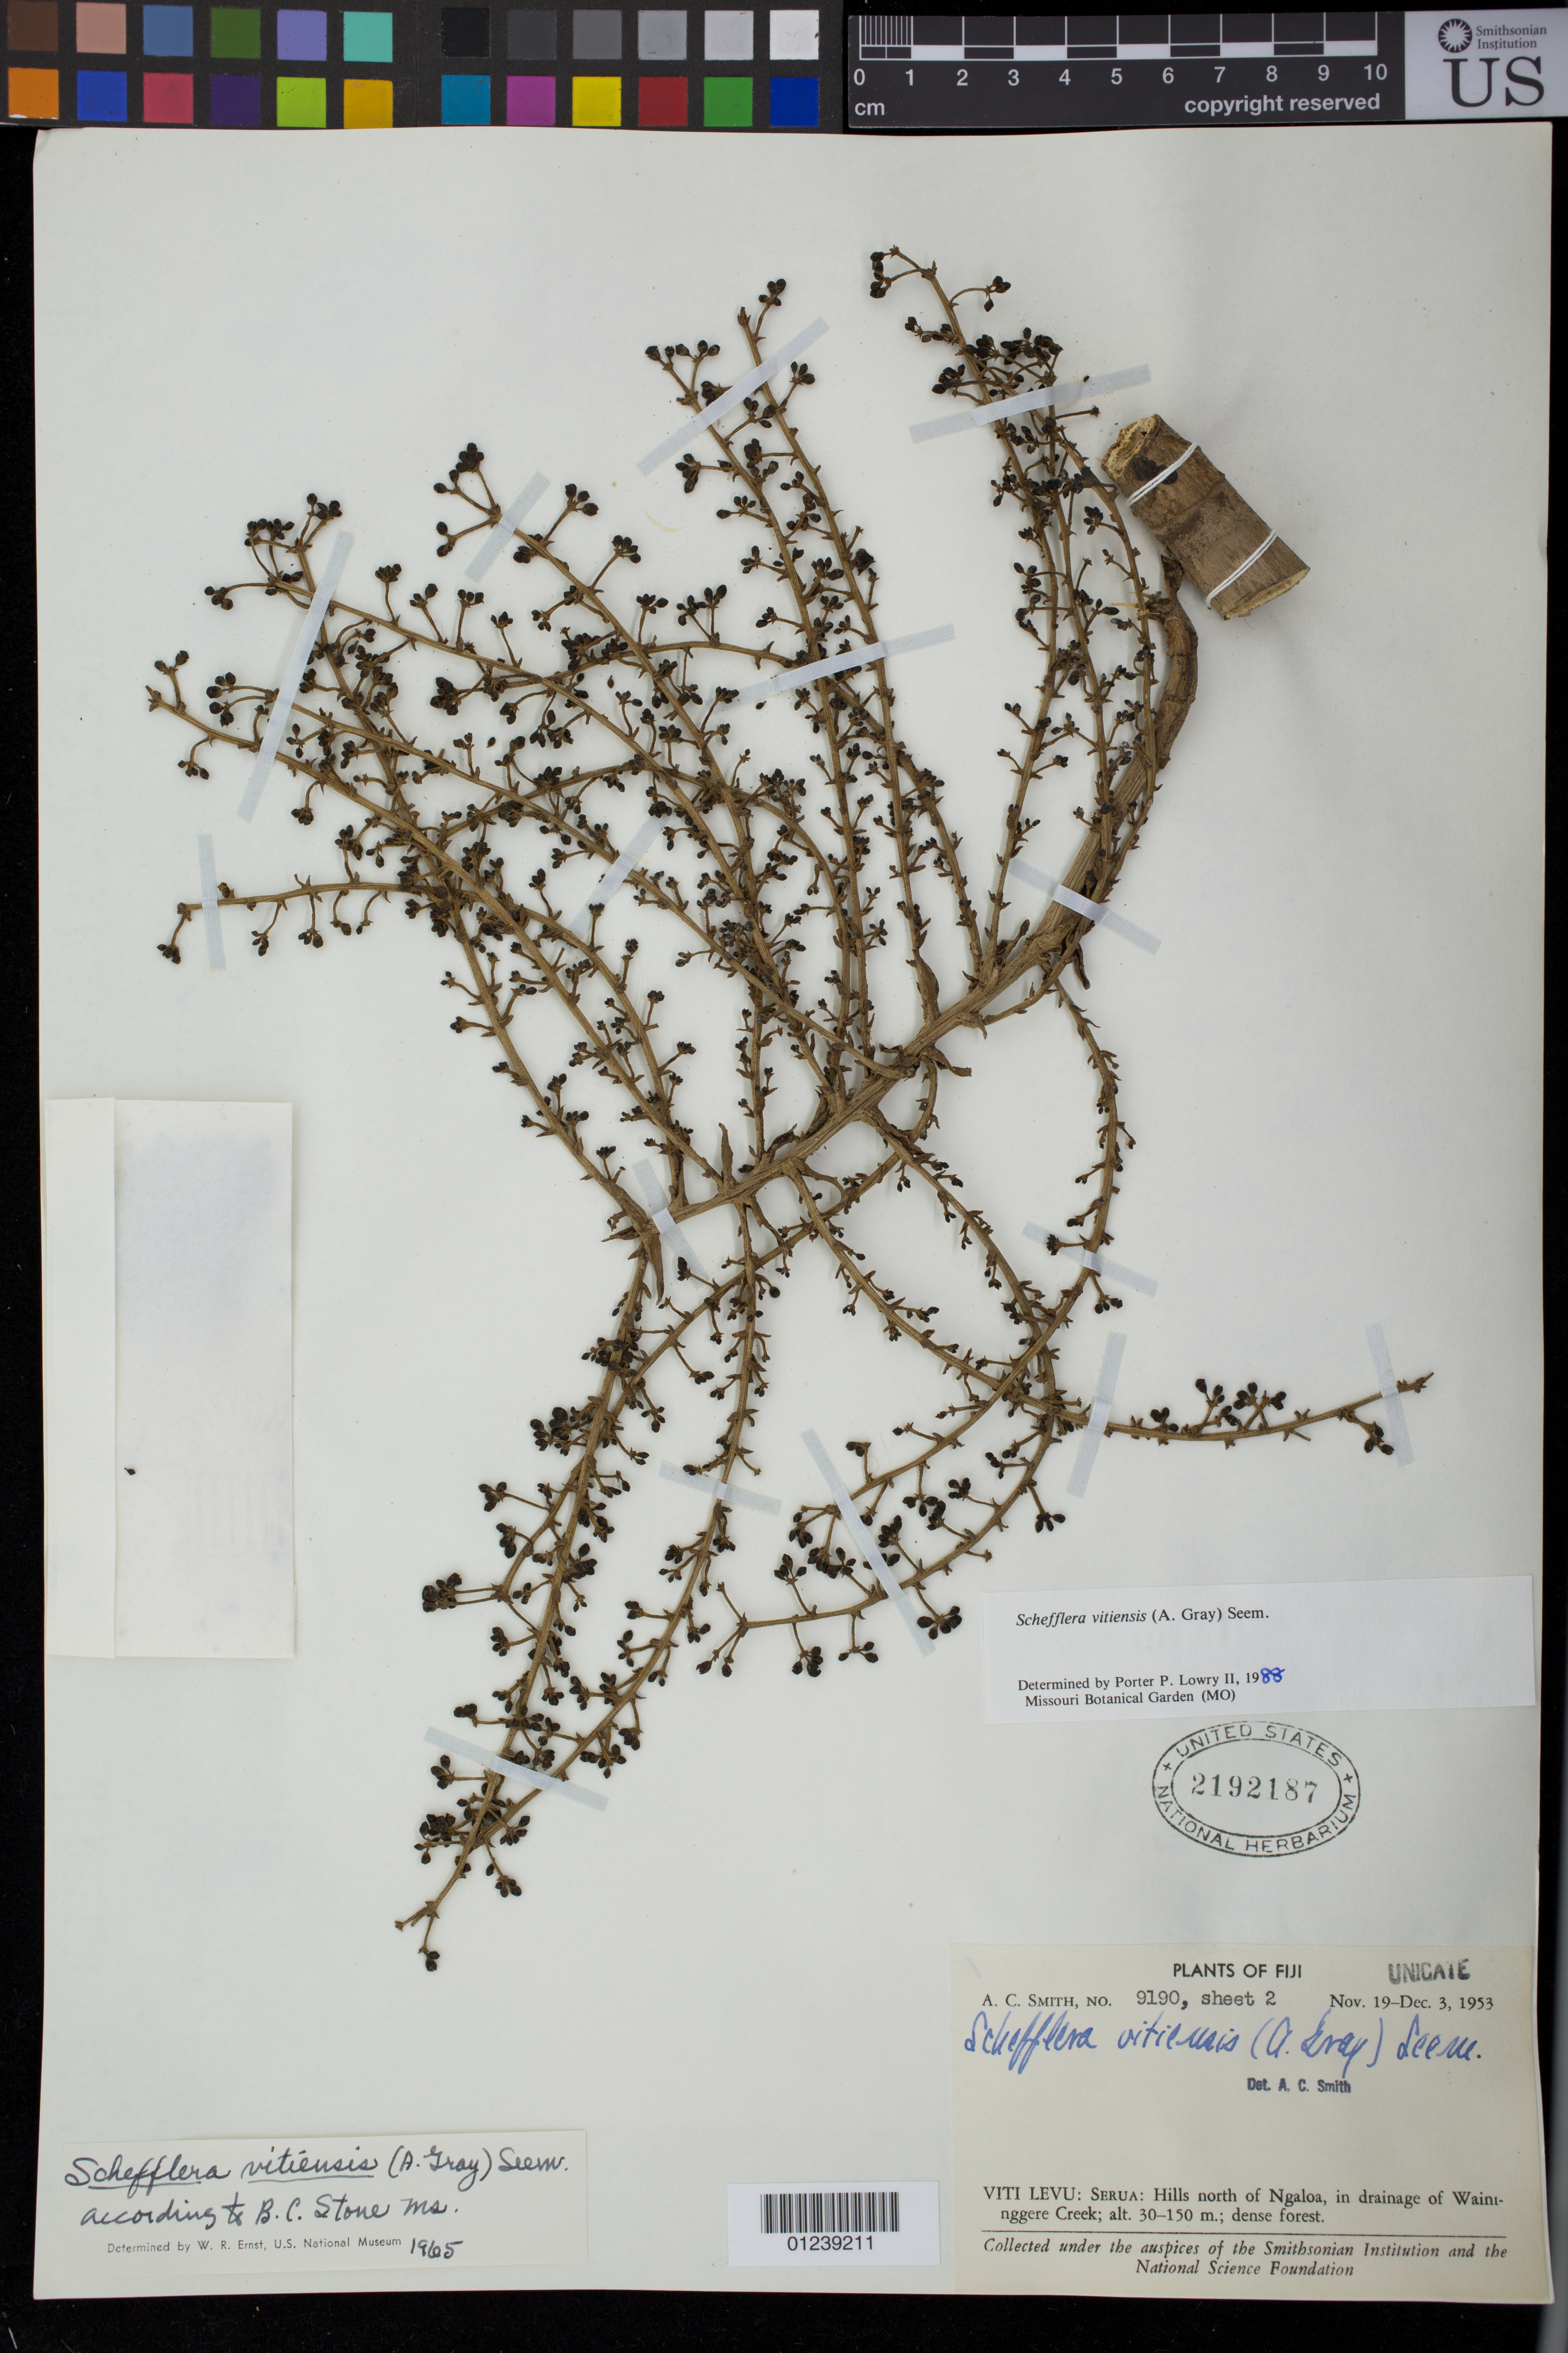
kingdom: Plantae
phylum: Tracheophyta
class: Magnoliopsida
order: Apiales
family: Araliaceae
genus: Schefflera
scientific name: Schefflera vitiensis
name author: (A. Gray) Seem.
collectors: A. C. Smith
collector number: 9190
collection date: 1953-11-19/1953-12-03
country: Fiji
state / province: Central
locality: Viti Levu: Serua: Hills north of Ngaloa, in drainage of Waintnggere Creek.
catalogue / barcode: US 2192187